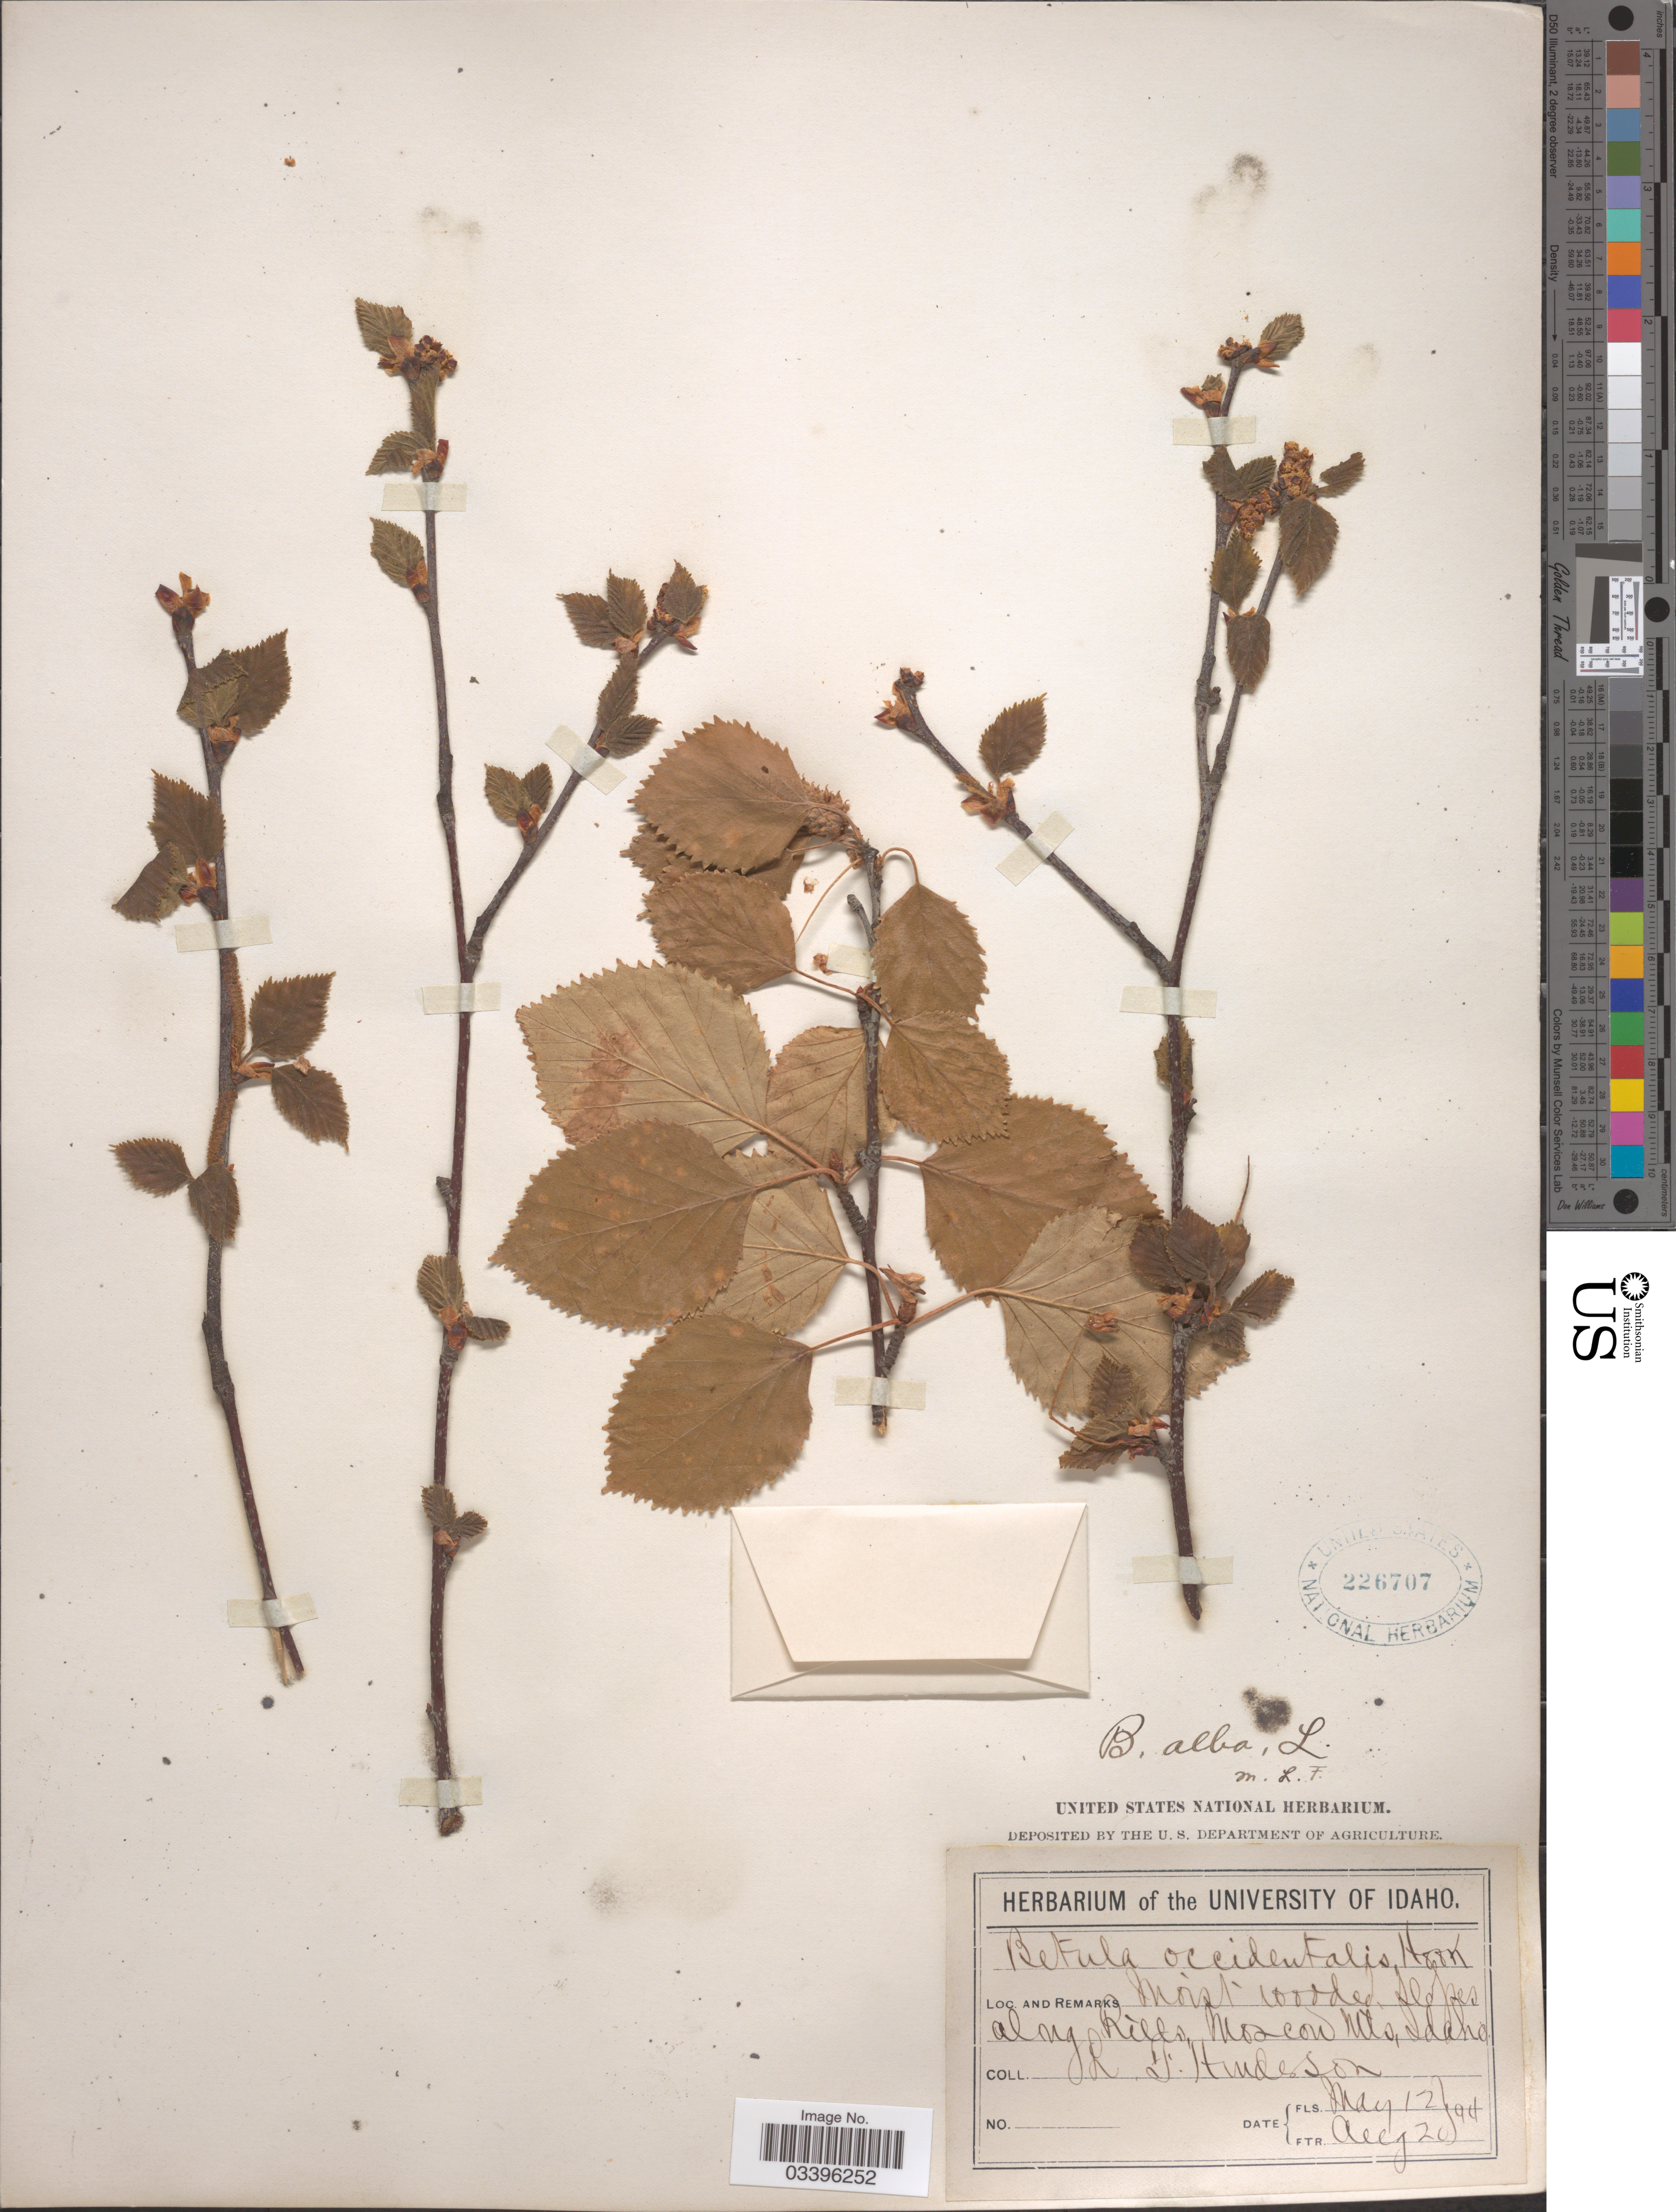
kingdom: Plantae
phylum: Tracheophyta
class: Magnoliopsida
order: Fagales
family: Betulaceae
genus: Betula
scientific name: Betula occidentalis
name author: Hook.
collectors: L. Henderson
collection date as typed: Transcribed d/m/y: 12/5/94 to 20/8/94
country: United States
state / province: Idaho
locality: Moist wooded, slopes along hills, Moscow Mts.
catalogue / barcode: US 226707